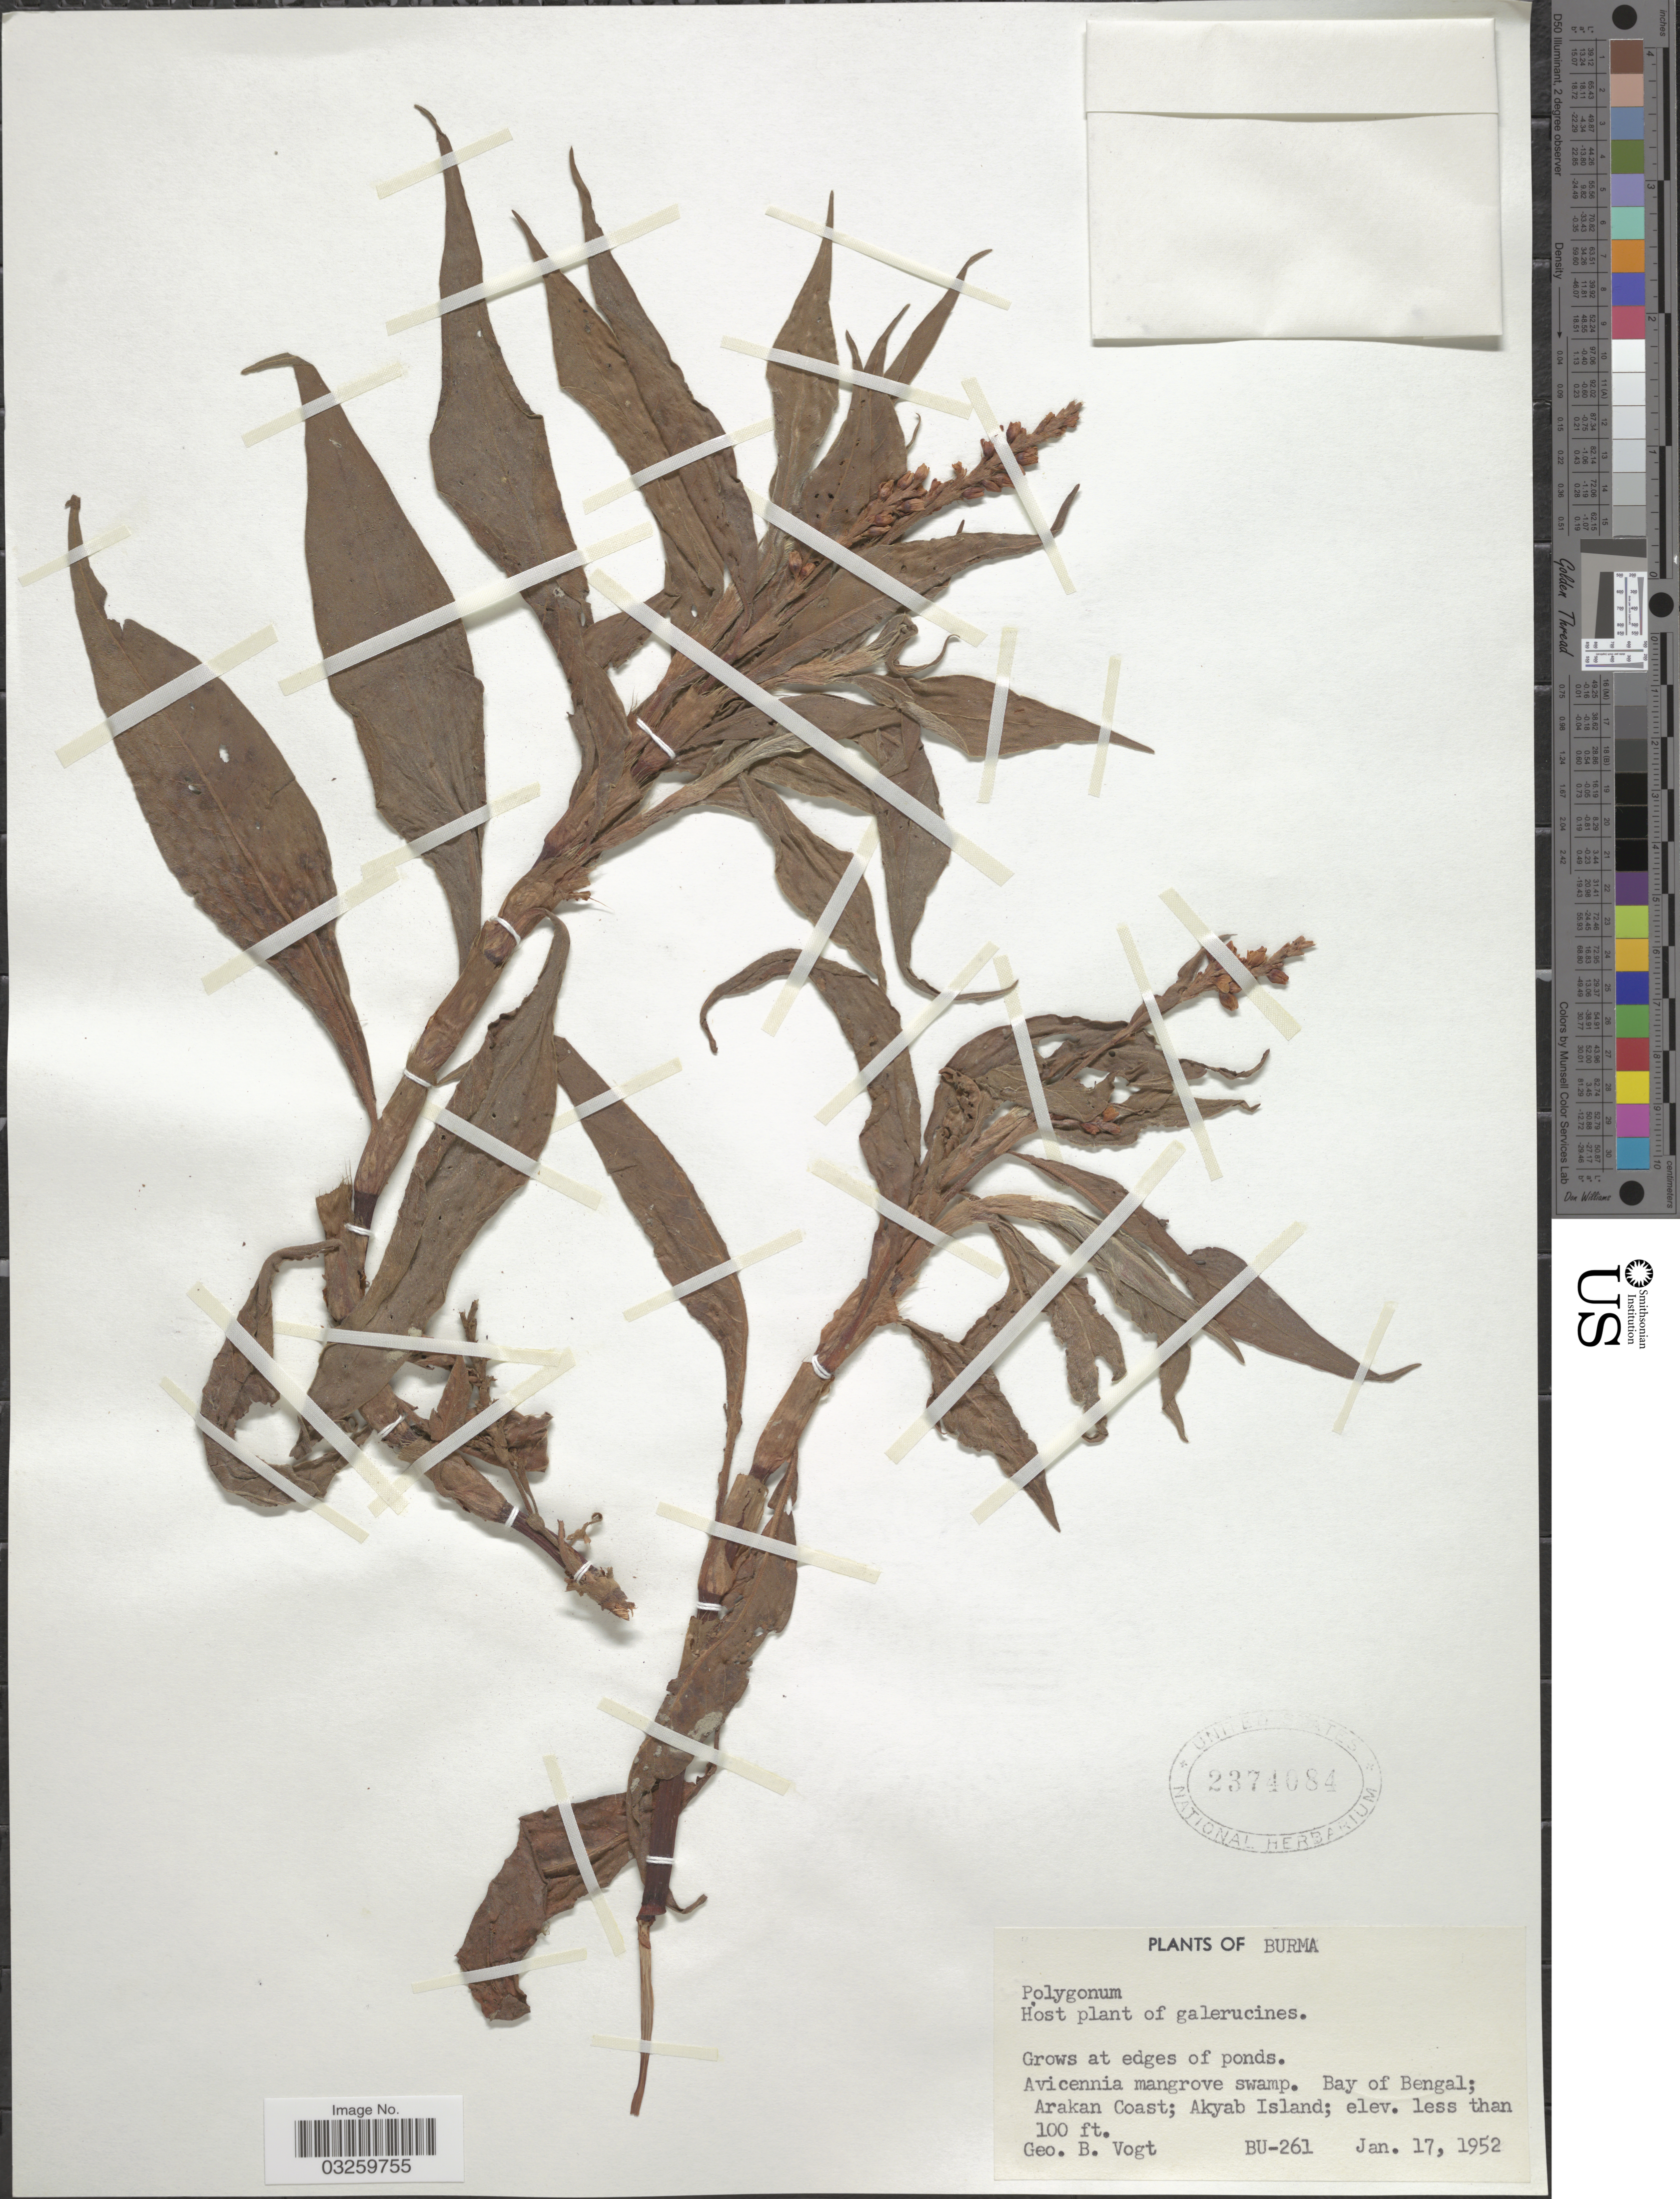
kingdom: Plantae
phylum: Tracheophyta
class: Magnoliopsida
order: Caryophyllales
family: Polygonaceae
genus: Polygonum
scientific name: Polygonum sp.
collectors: G. B. Vogt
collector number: BU-261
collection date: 1952-01-17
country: Myanmar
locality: Burma. Bay of Bengal; Arakan Coast; Akyab Island.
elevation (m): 30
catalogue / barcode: US 2374084